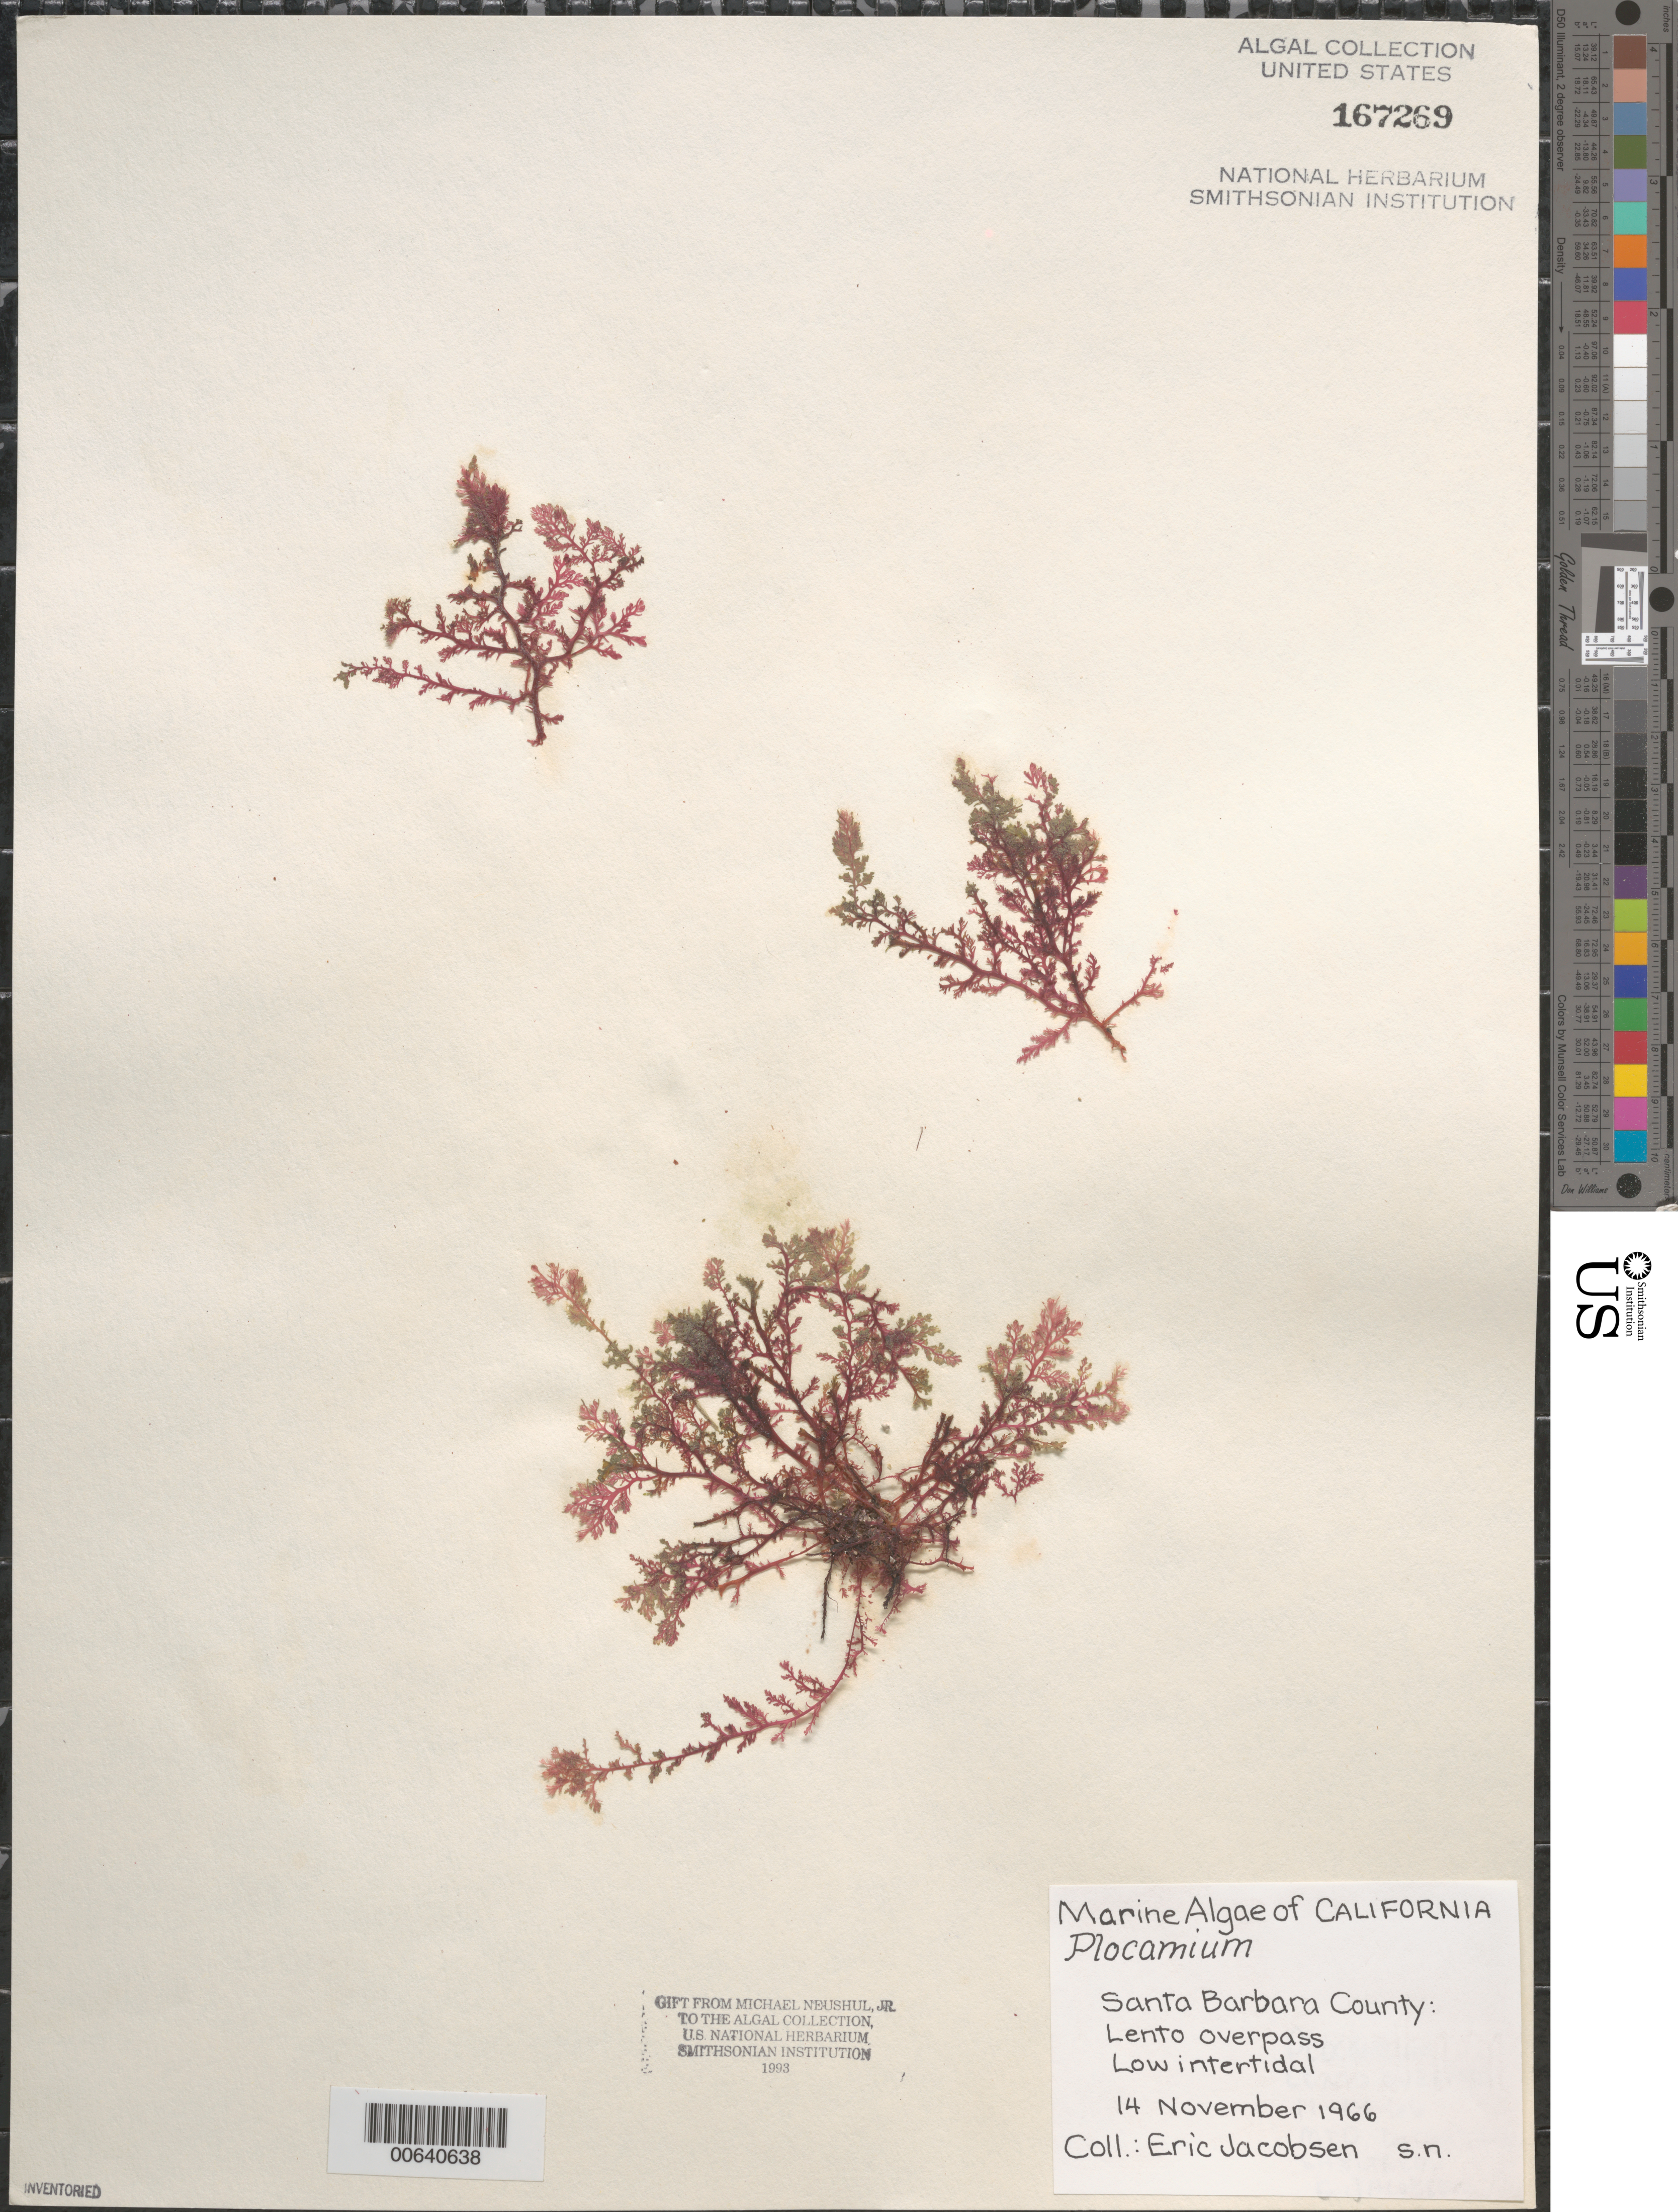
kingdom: Plantae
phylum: Rhodophyta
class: Florideophyceae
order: Plocamiales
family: Plocamiaceae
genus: Plocamium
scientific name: Plocamium sp.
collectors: E. Jacobsen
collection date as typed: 14 Nov 1966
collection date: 1966-11-14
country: United States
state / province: California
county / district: Santa Barbara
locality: Lento Overpass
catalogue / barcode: US 167269